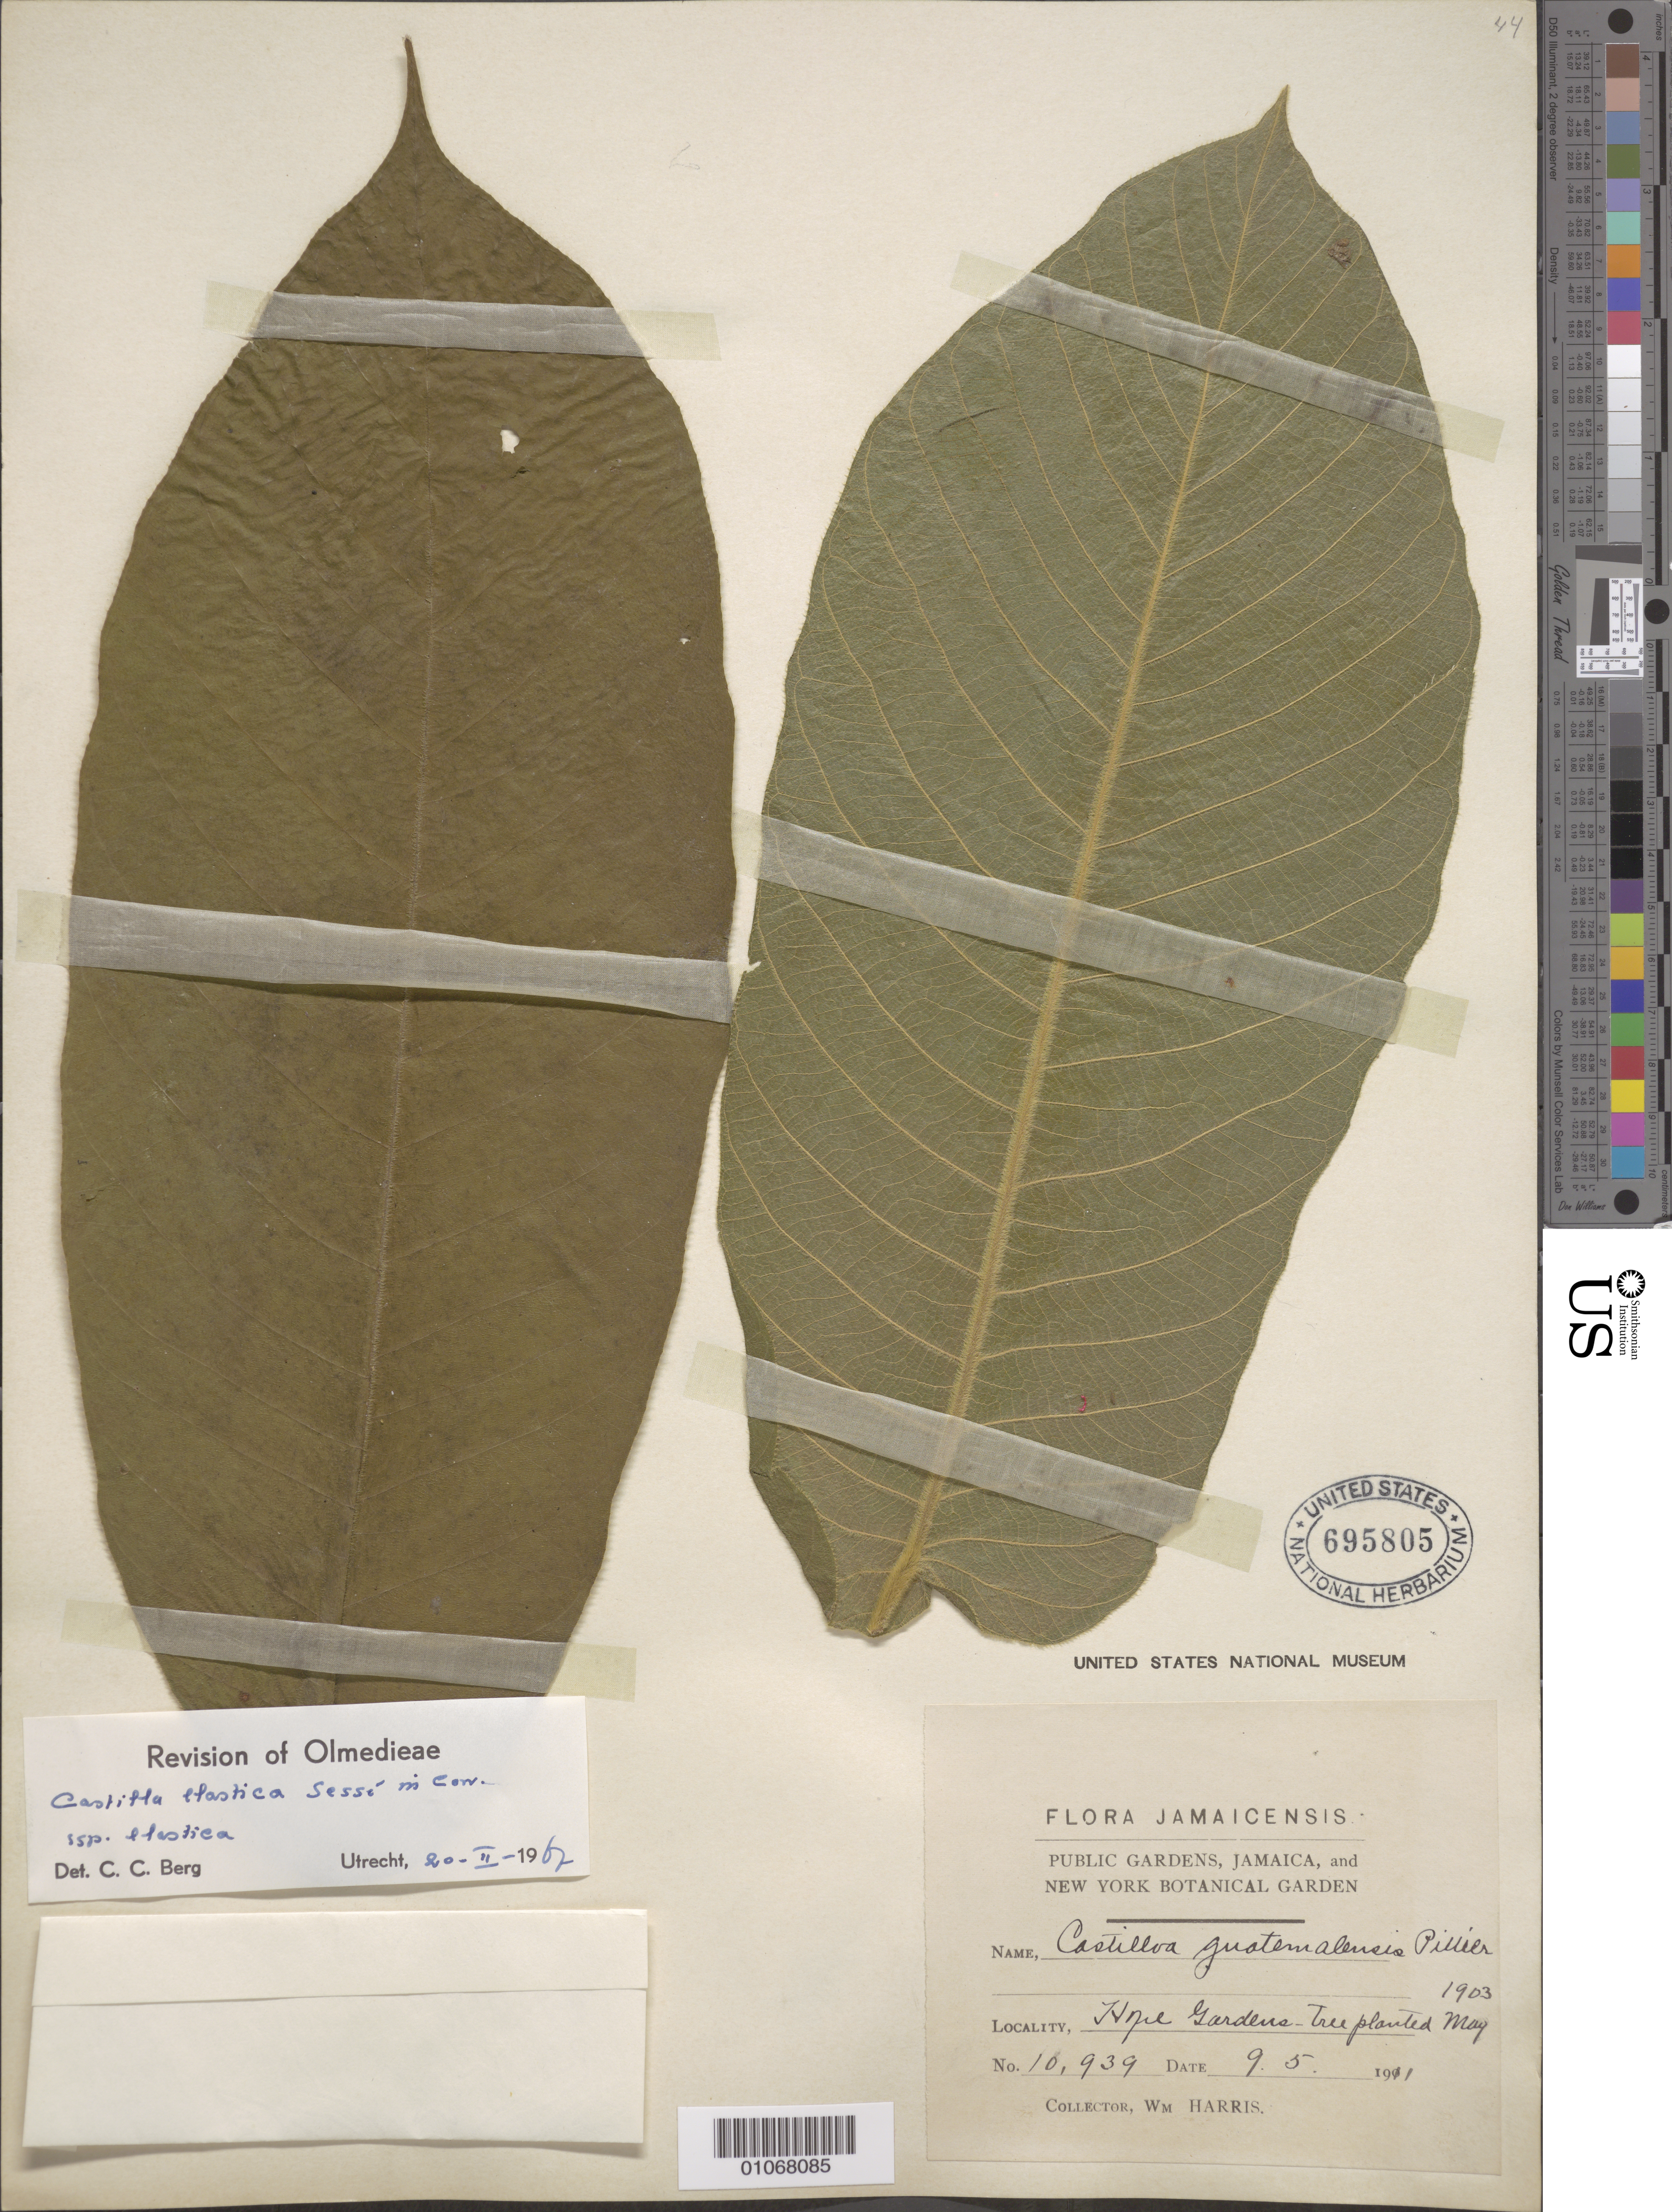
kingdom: Plantae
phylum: Tracheophyta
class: Magnoliopsida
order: Rosales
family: Moraceae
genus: Castilla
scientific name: Castilla elastica subsp. elastica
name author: Sessé ex Cerv.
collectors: W. Harris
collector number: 10939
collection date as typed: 09 May 1911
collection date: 1911-05-09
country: Jamaica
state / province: Saint Mary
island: Jamaica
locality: Hope Gardens.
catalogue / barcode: US 695805